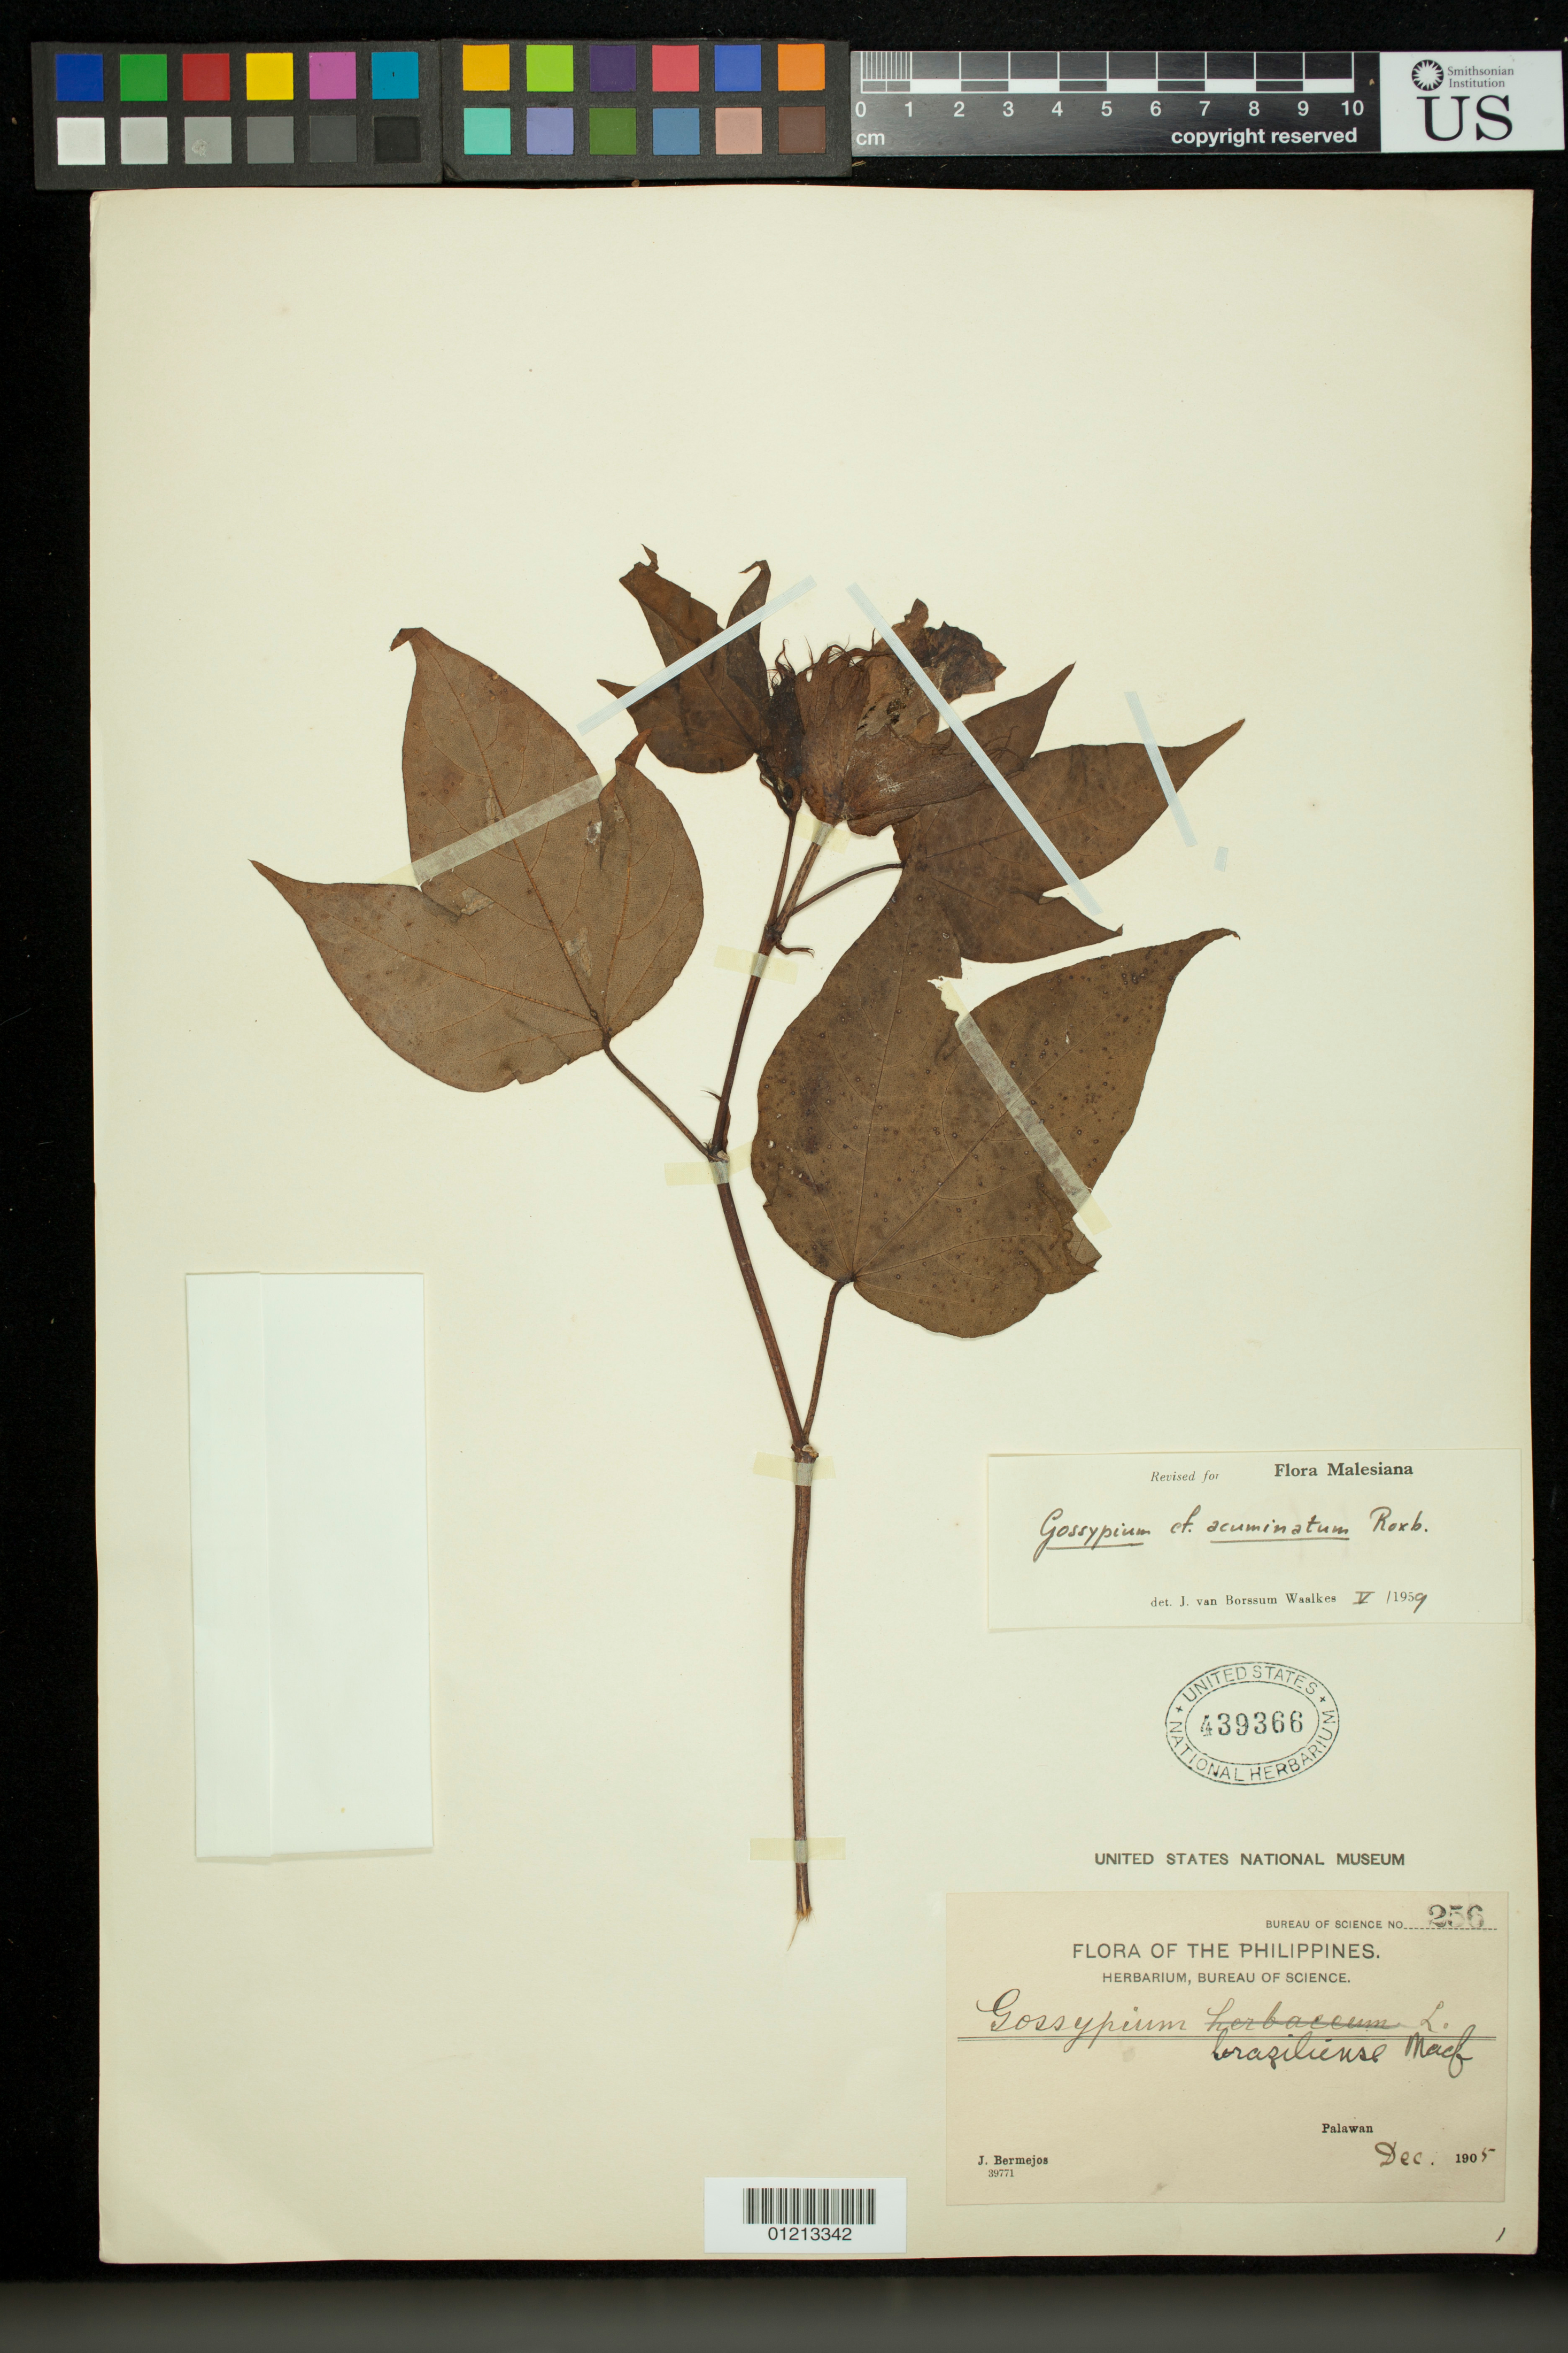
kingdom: Plantae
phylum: Tracheophyta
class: Magnoliopsida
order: Malvales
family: Malvaceae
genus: Gossypium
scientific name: Gossypium acuminatum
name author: Roxb. ex G. Don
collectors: J. Bermejos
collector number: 256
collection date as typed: Dec 1905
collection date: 1905-12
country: Philippines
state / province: Mimaropa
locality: Palawan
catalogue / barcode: US 439366